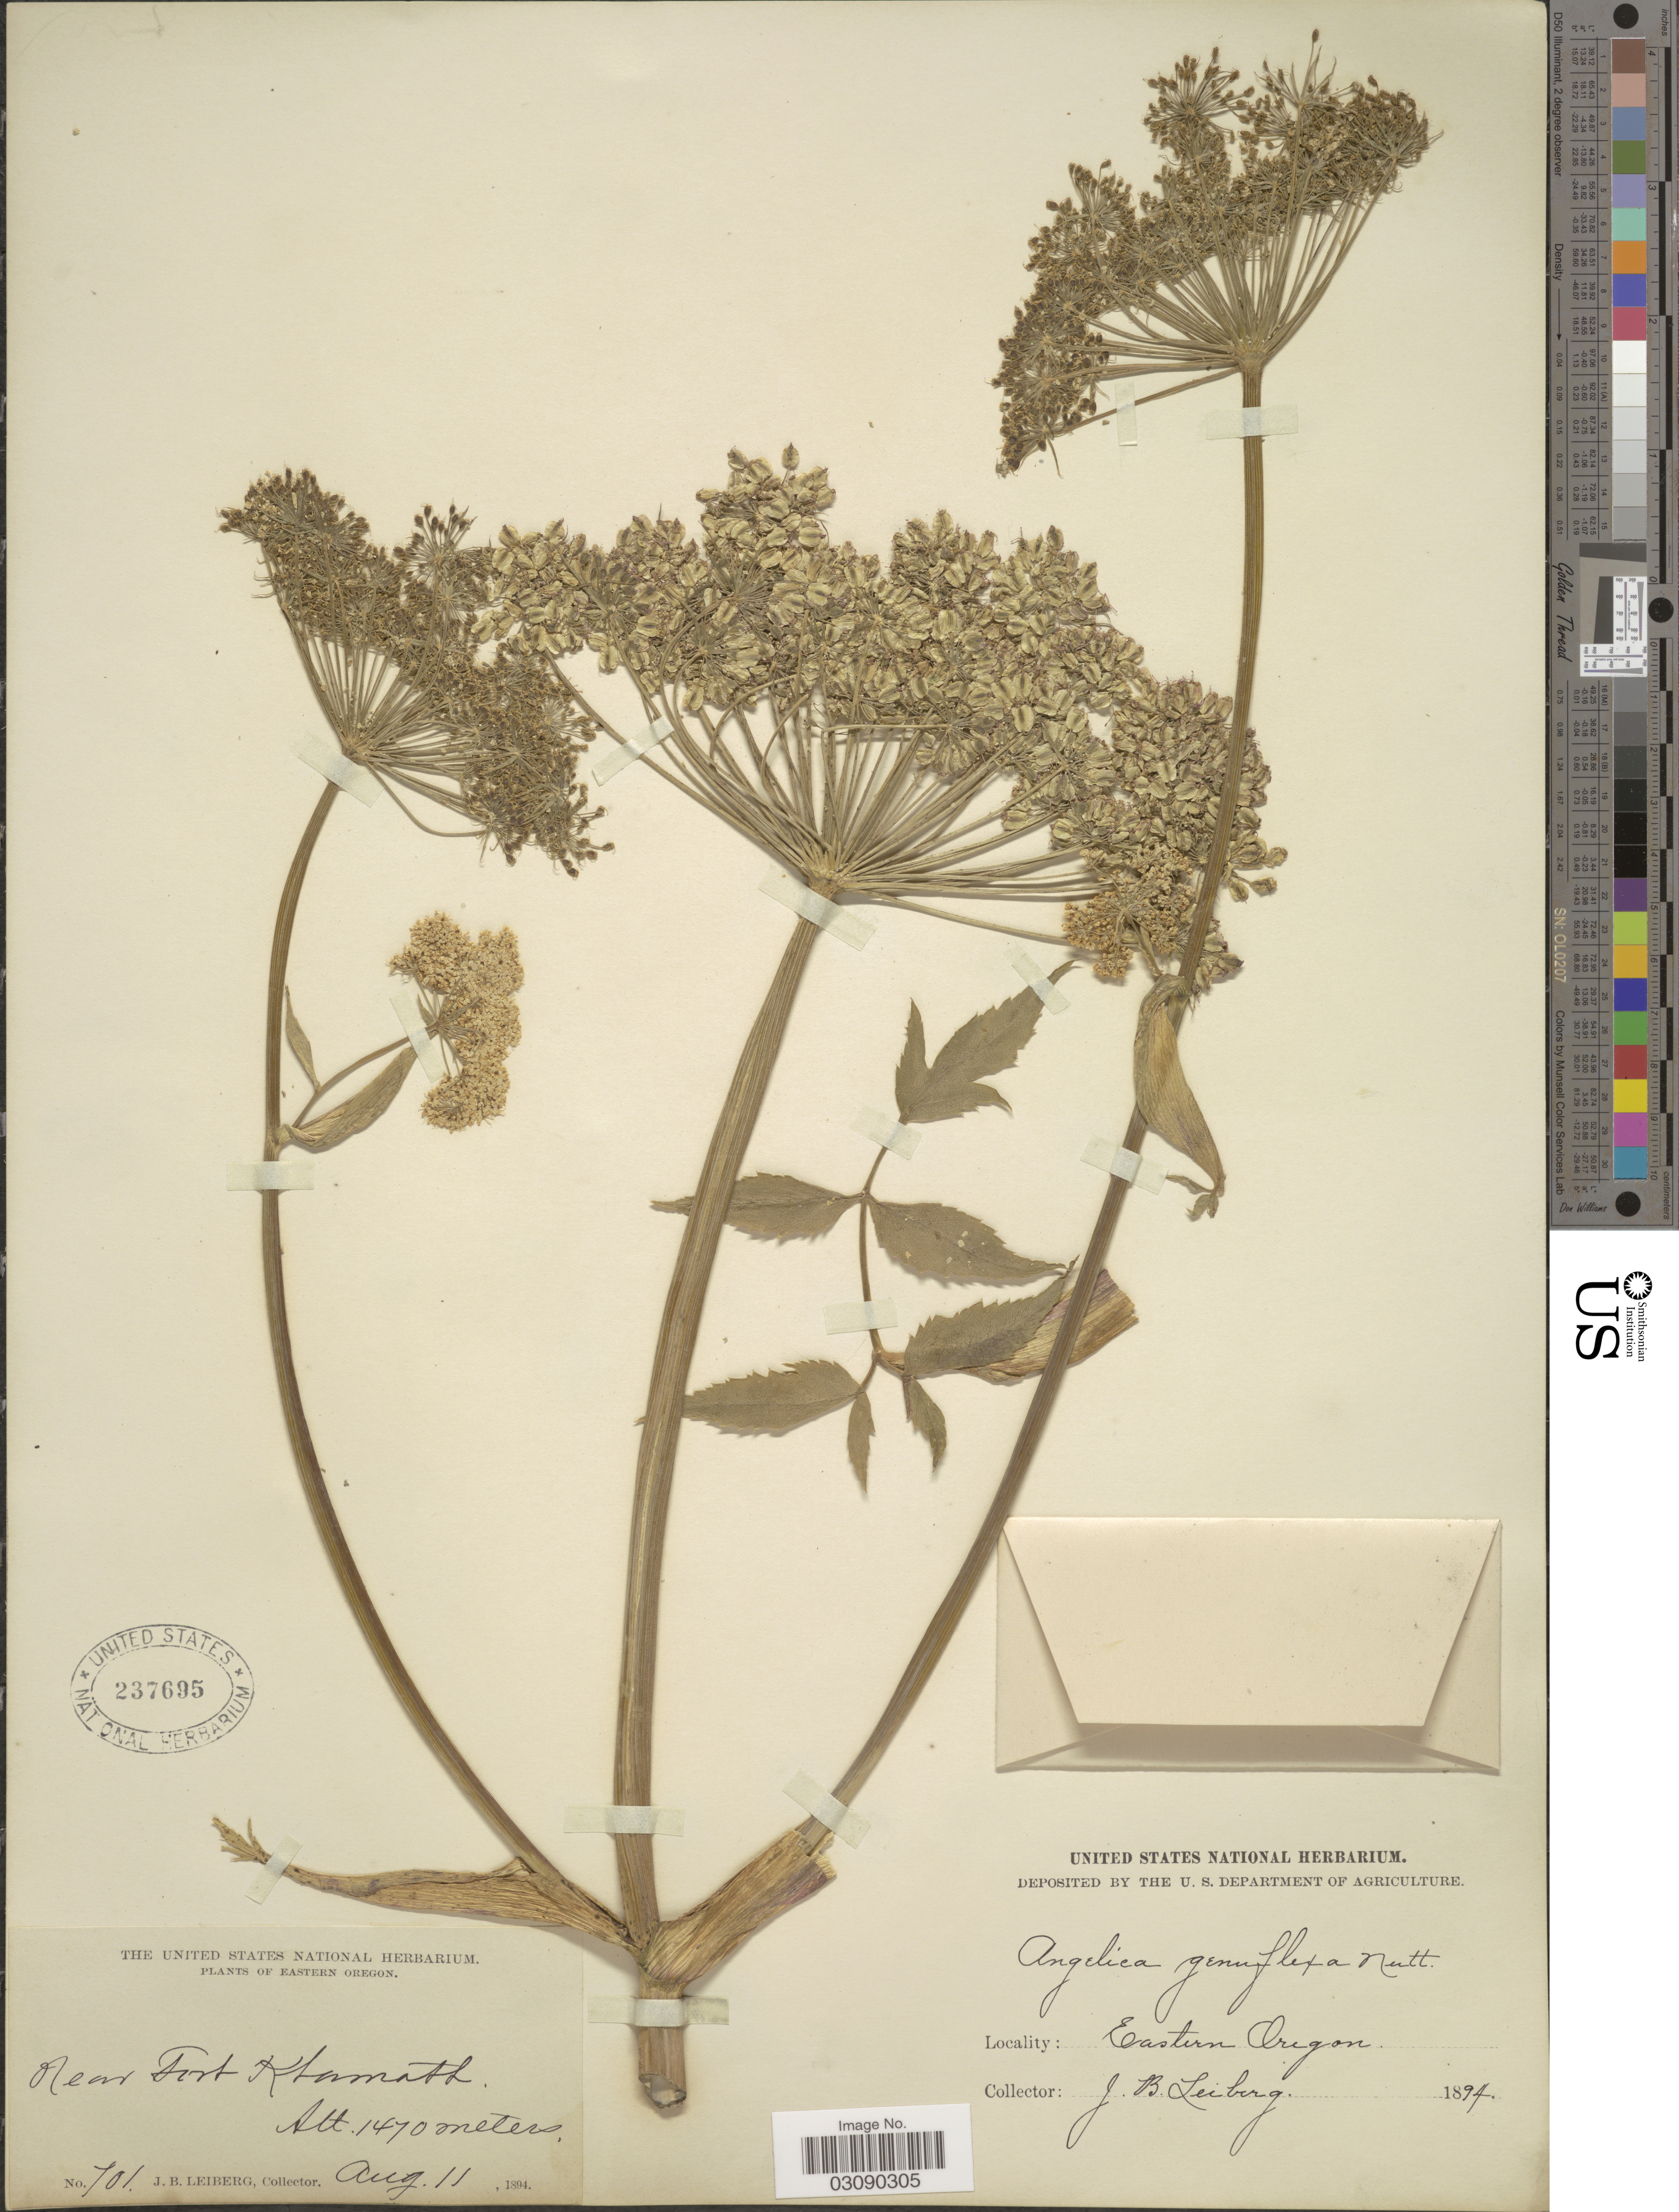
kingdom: Plantae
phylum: Tracheophyta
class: Magnoliopsida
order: Apiales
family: Apiaceae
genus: Angelica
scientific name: Angelica genuflexa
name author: Nutt.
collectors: J. B. Leiberg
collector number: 701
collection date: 1894-08-11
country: United States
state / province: Oregon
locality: Eastern Oregon.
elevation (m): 1470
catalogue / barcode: US 237695